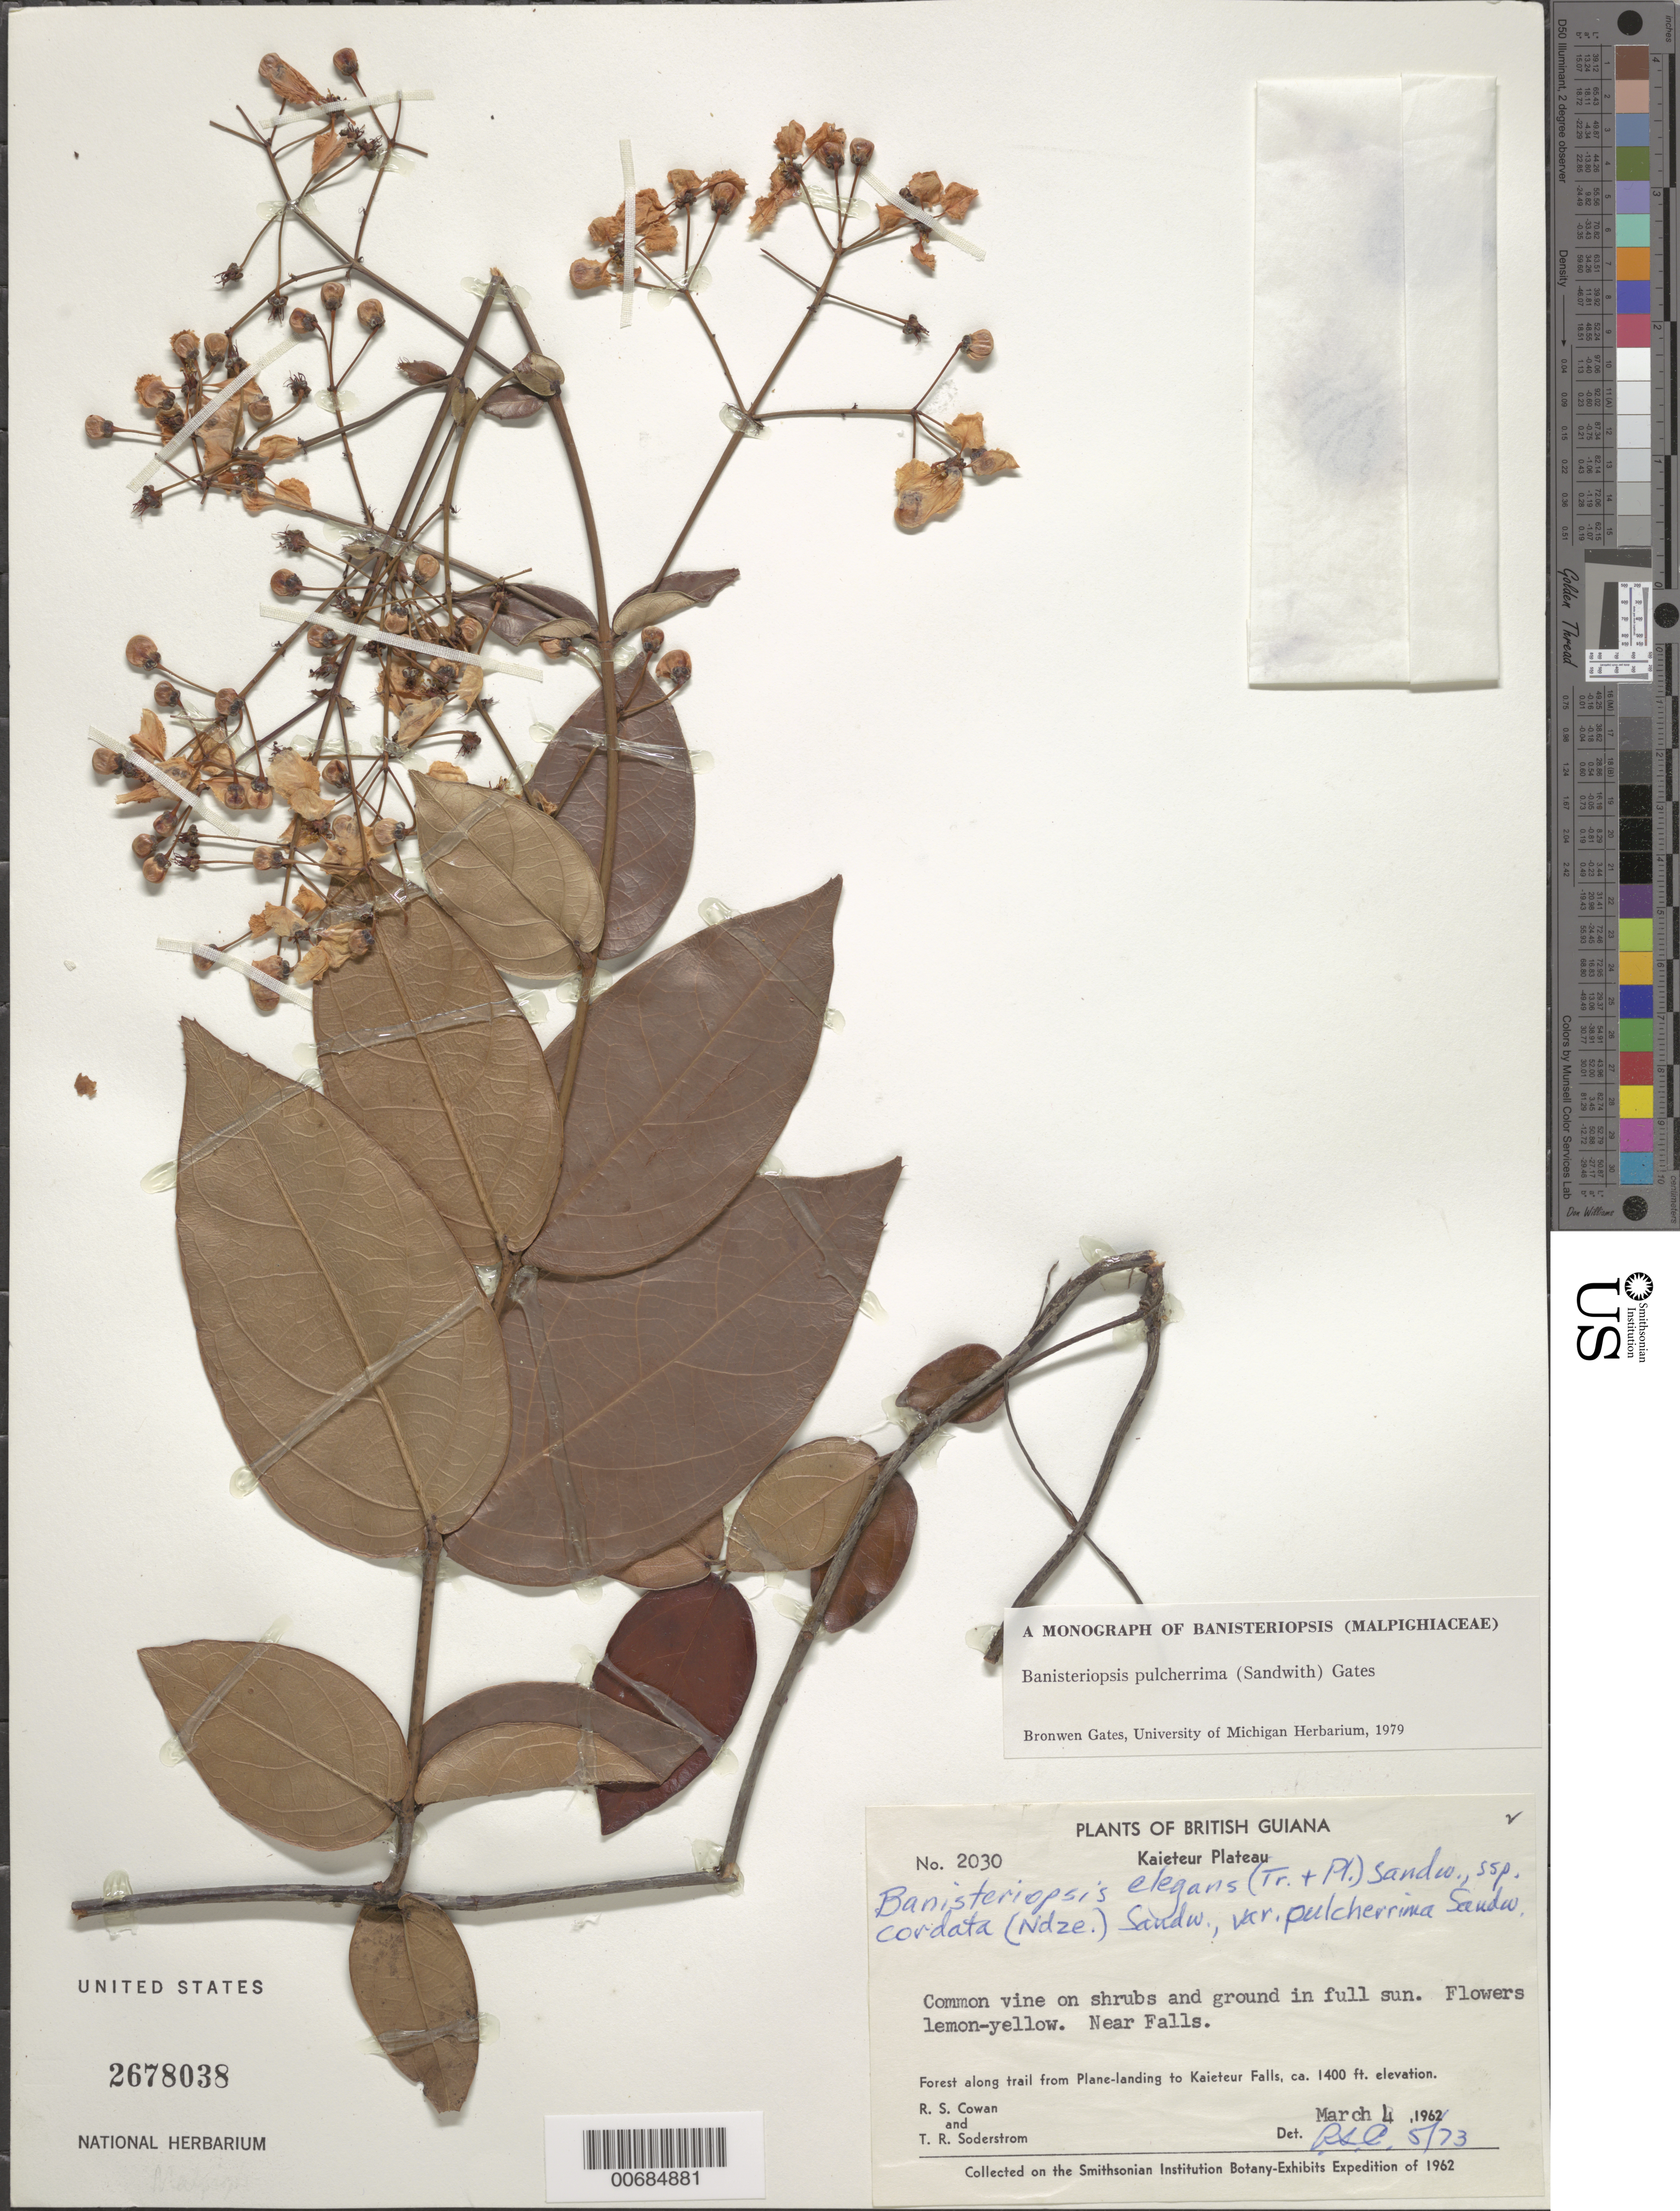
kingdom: Plantae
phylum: Tracheophyta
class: Magnoliopsida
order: Malpighiales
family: Malpighiaceae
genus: Banisteriopsis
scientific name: Banisteriopsis pulcherrima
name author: (Sandwith) B. Gates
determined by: Gates, B.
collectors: R. S. Cowan & T. R. Soderstrom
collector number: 2030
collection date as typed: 4-Mar-62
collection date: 1962-03-04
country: Guyana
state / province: Potaro-Siparuni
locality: Kaieteur Plateau, along trail from plane landing to Kaieteur Falls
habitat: In full sun near Falls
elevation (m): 427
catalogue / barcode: US 2678038